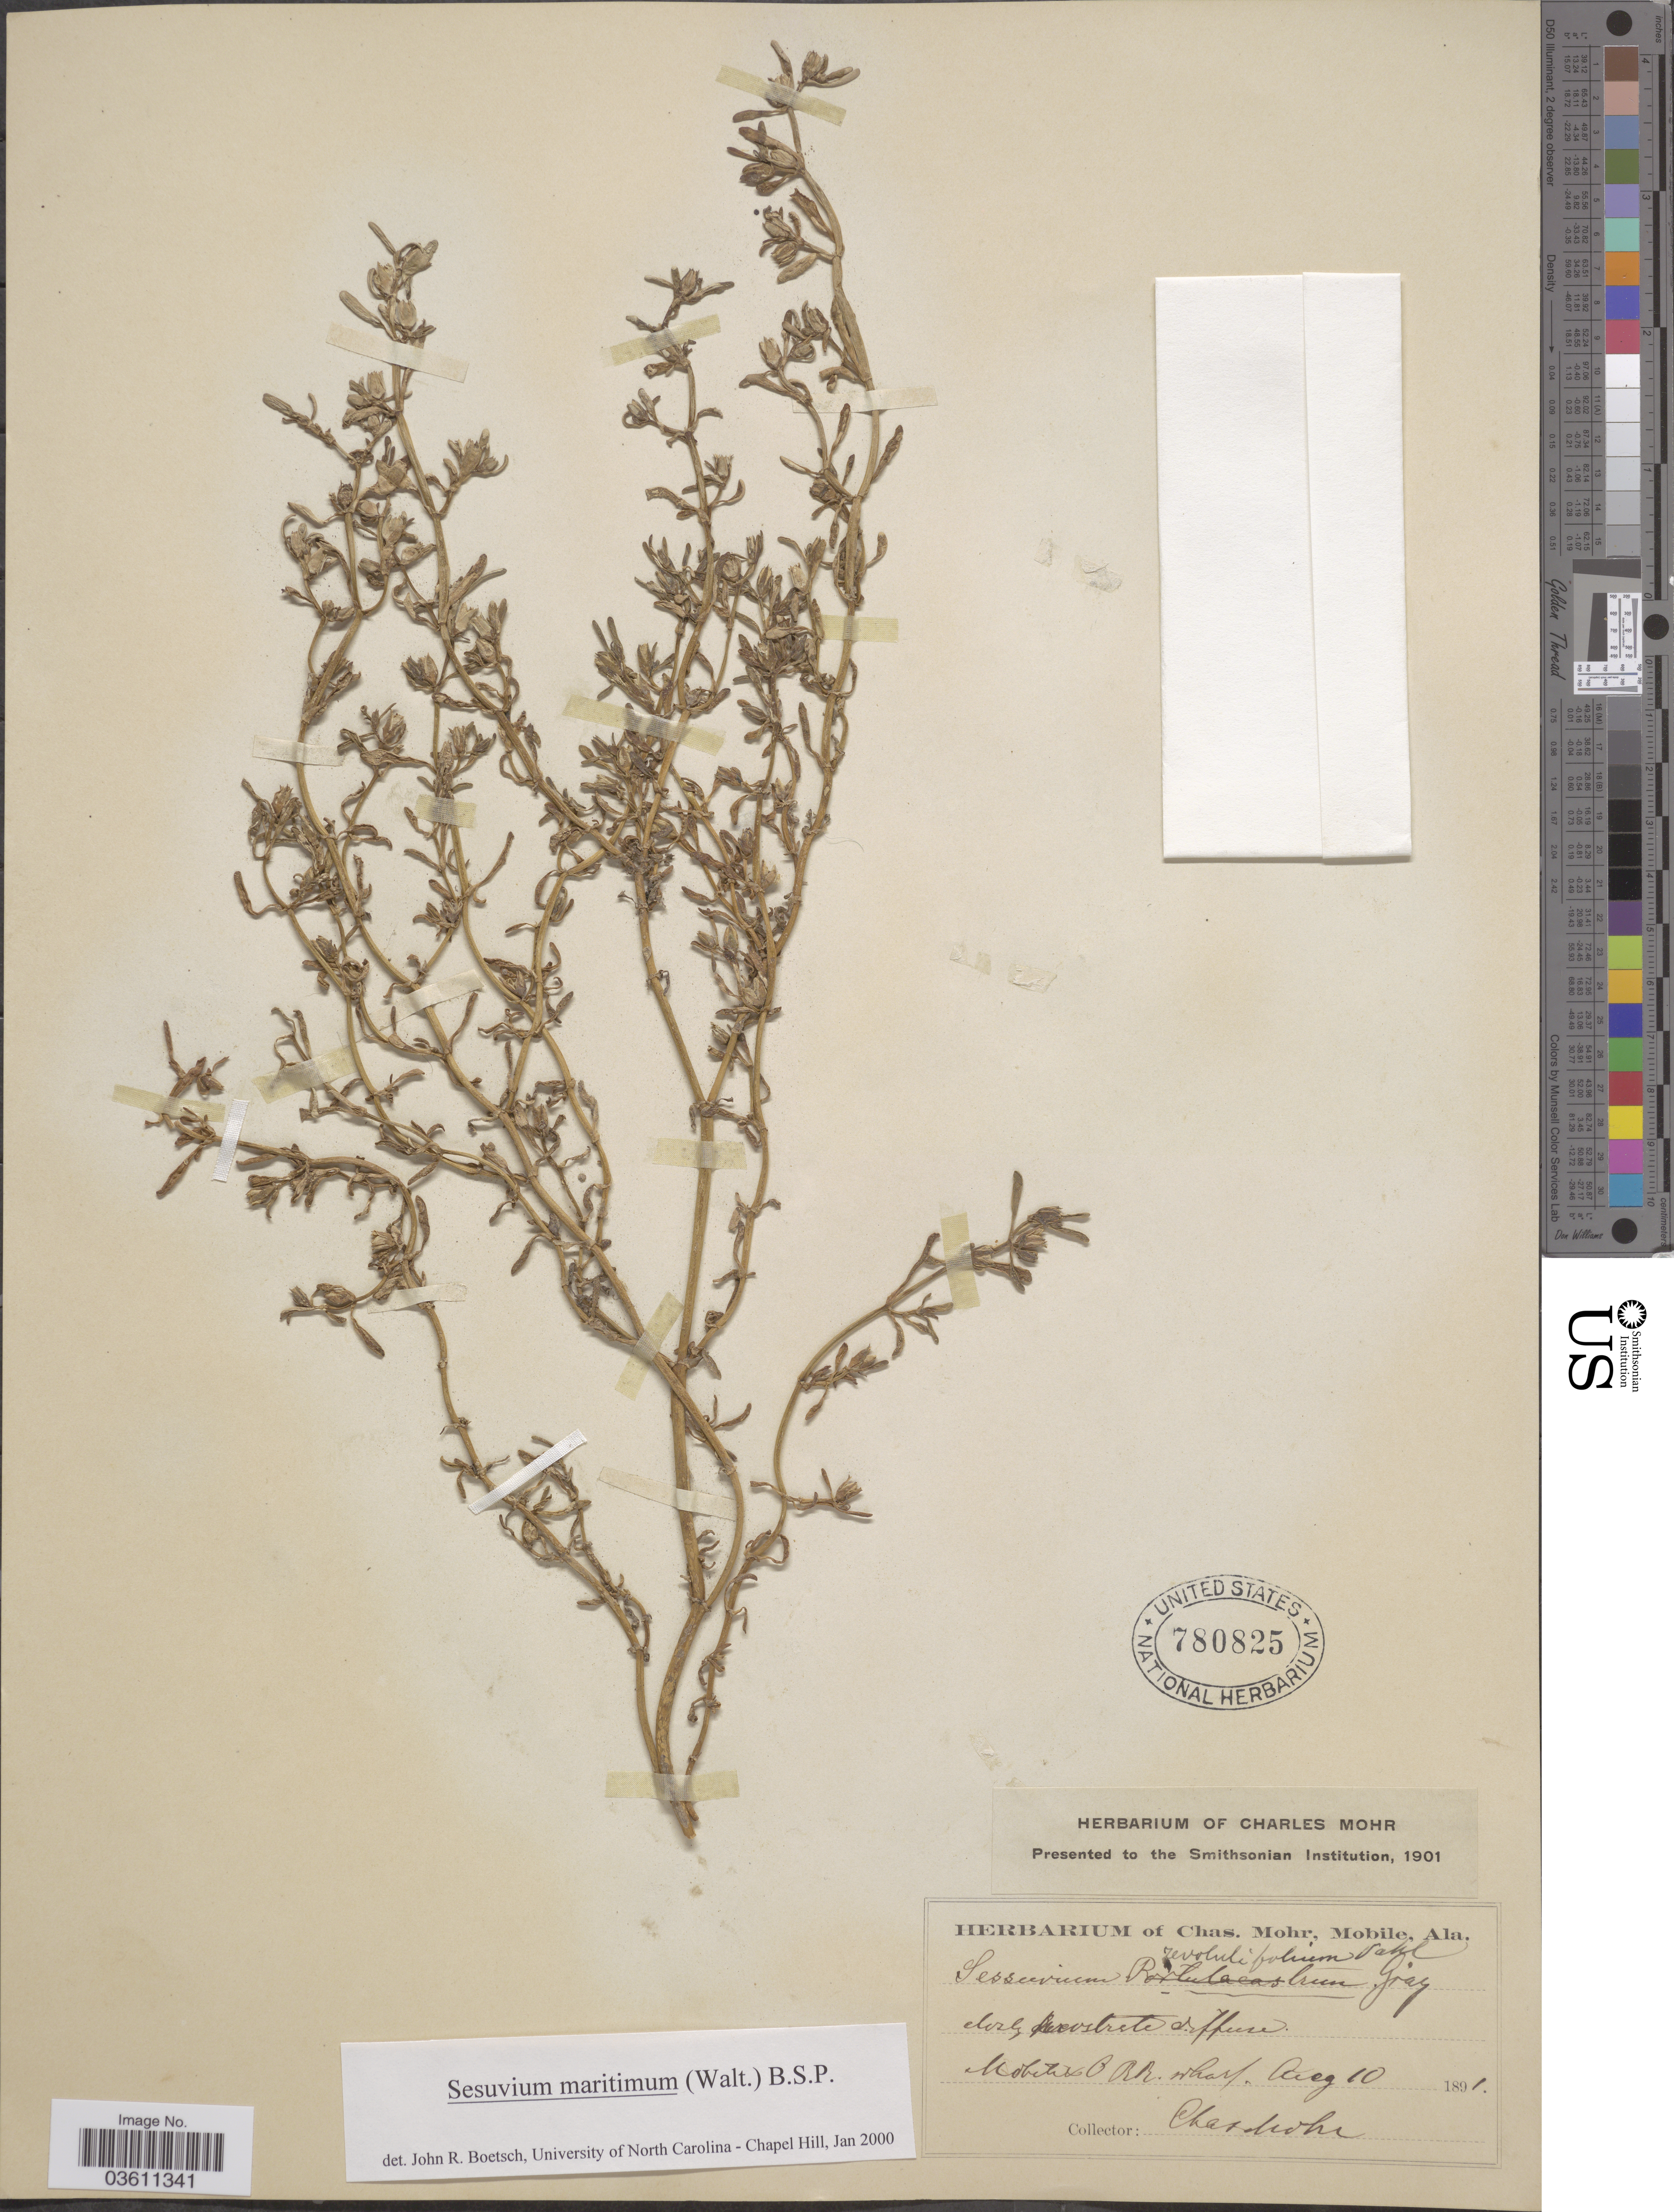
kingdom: Plantae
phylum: Tracheophyta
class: Magnoliopsida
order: Caryophyllales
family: Aizoaceae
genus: Sesuvium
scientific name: Sesuvium maritimum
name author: (Walter) Britton, Stearns & Poggenb.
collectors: Mohr, C. T. (herbarium)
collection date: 1891-08-10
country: United States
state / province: Alabama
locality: Mobile & O R. R. wharf.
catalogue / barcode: US 780825